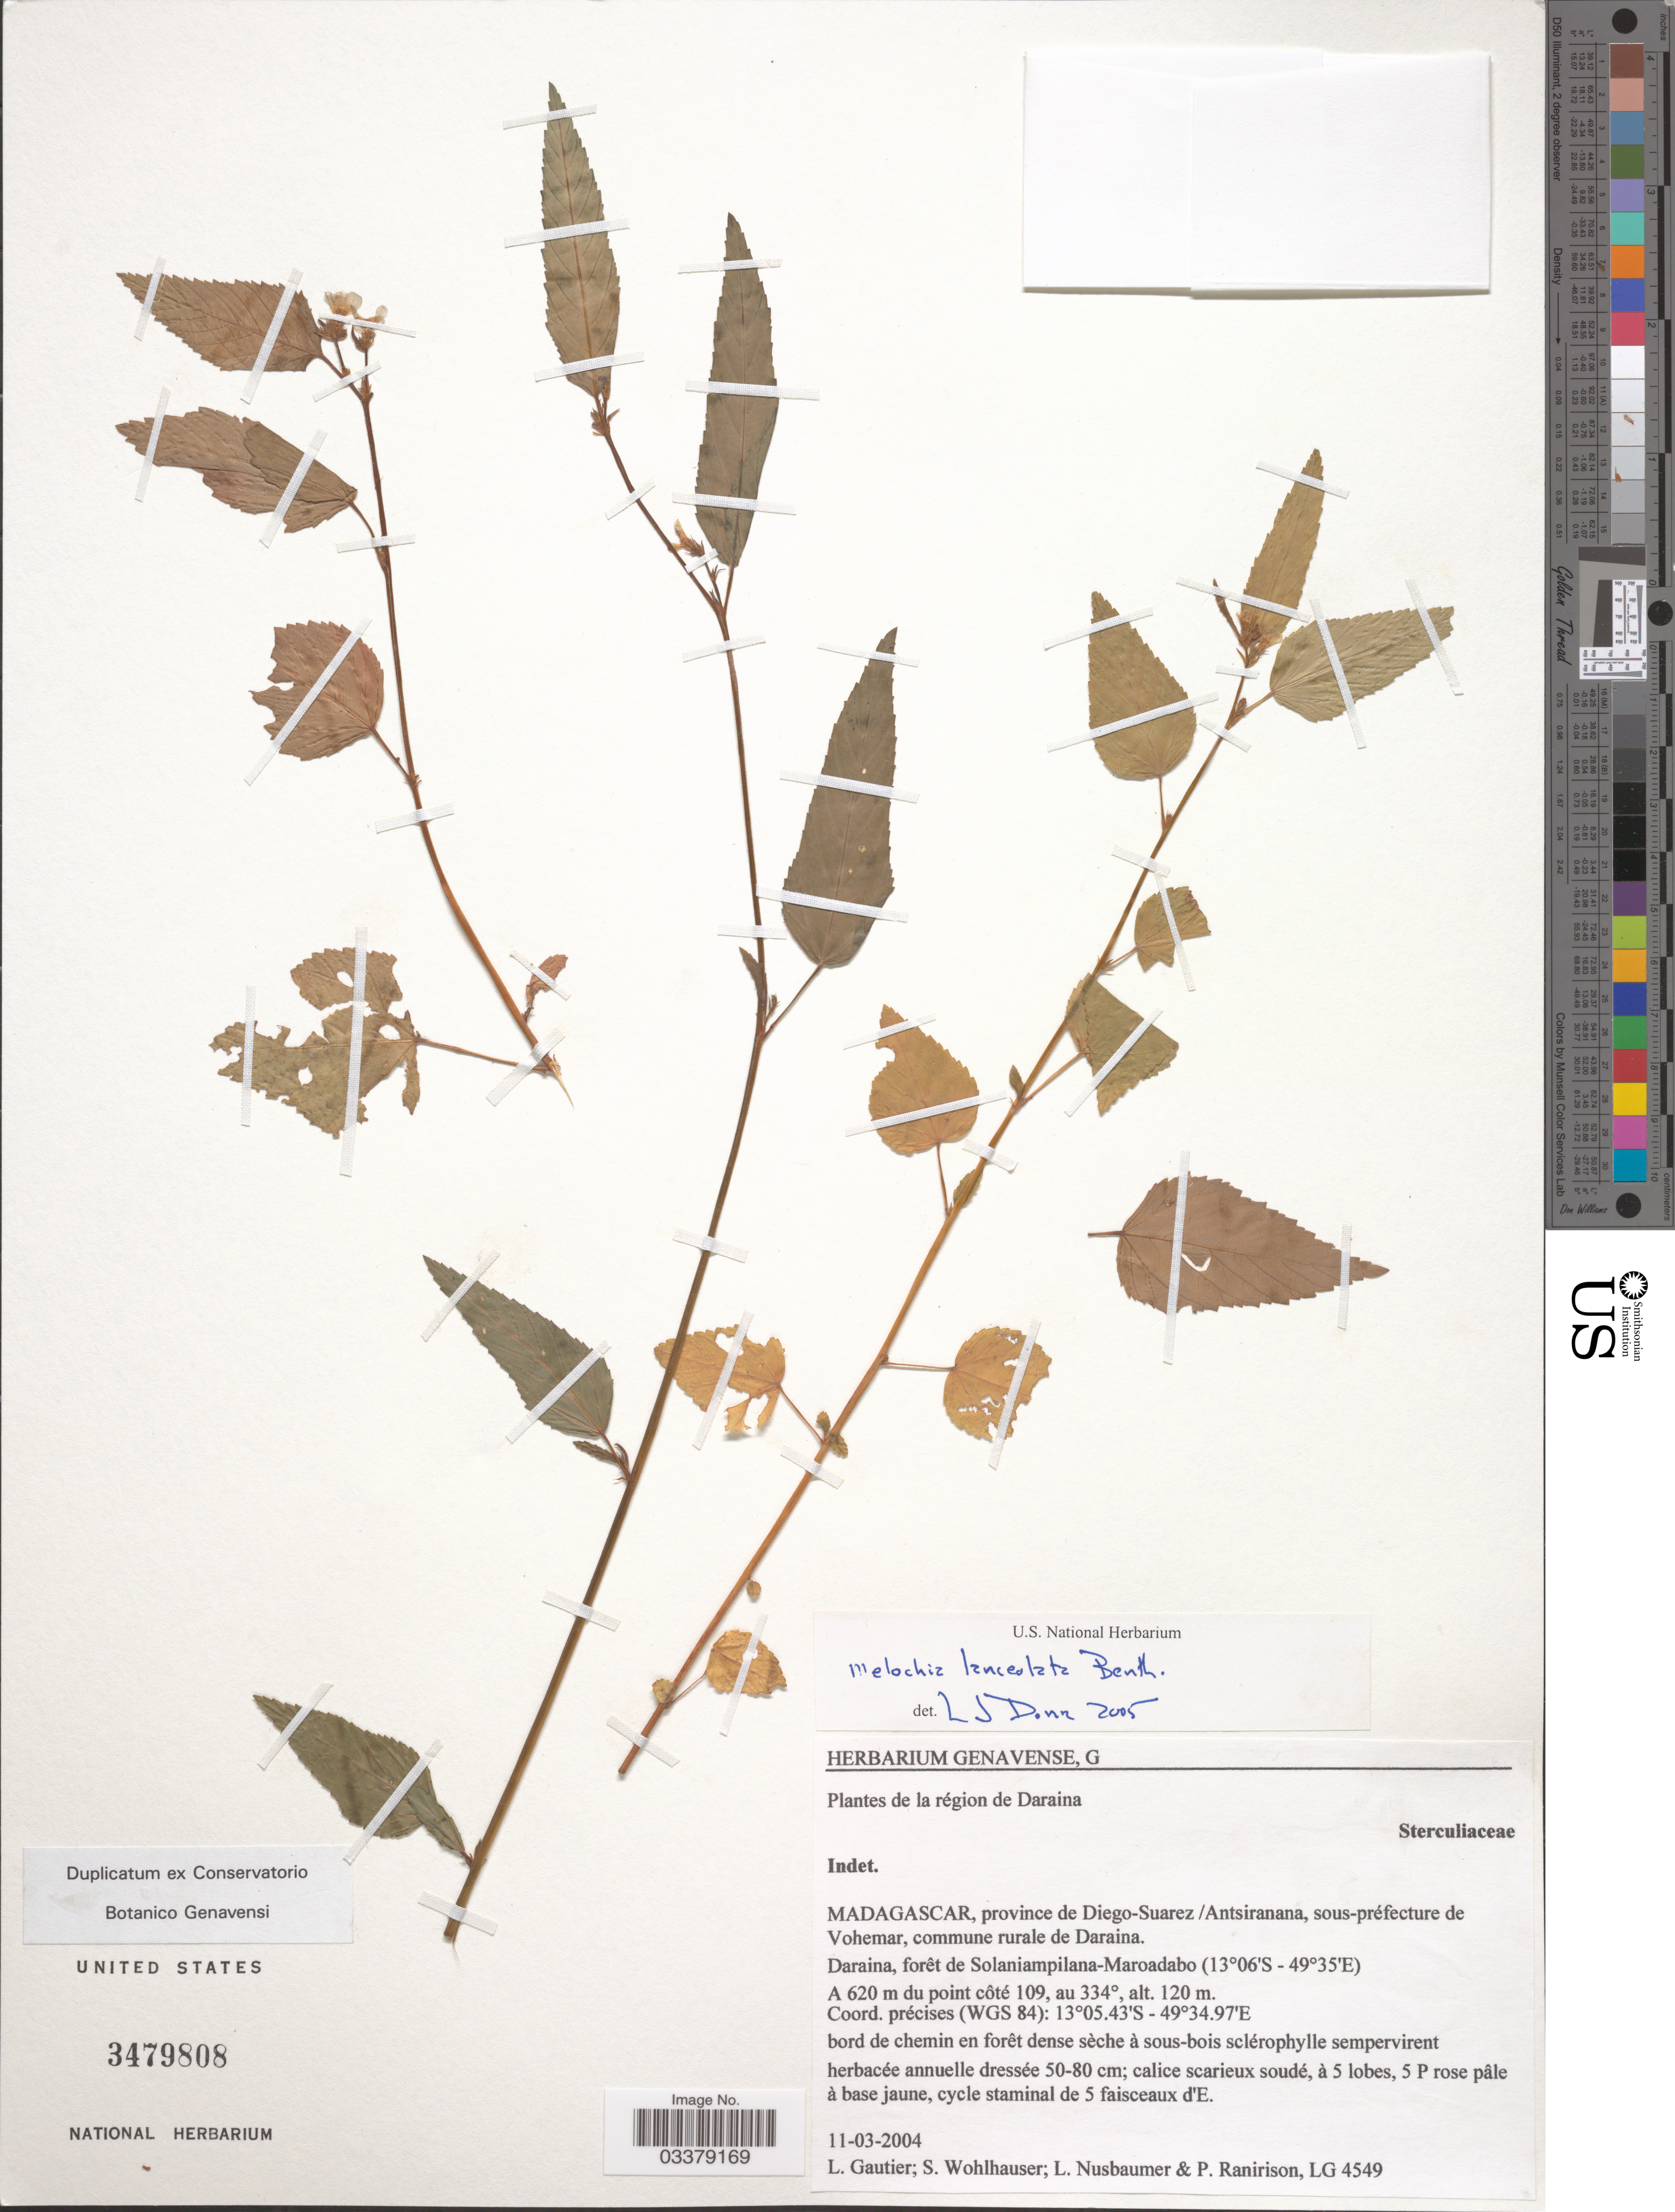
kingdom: Plantae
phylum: Tracheophyta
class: Magnoliopsida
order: Malvales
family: Malvaceae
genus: Melochia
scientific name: Melochia lanceolata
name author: Benth.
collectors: L. Gautier, S. Wohlhauser, L. Nusbaumer & P. Ranirison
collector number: LG4549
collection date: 2004-03-11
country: Madagascar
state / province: Sava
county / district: Vohémar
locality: Province de Diego-Suarez. sous-préfecture de Vohemar, commune rurale de Daraina. Daraina, forêt de Solaniampilana-Maroadabo (13°06'S-49°35'E). A 620 m du point côté 109, au 334°. [unsure placement]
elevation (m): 120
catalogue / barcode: US 3479808